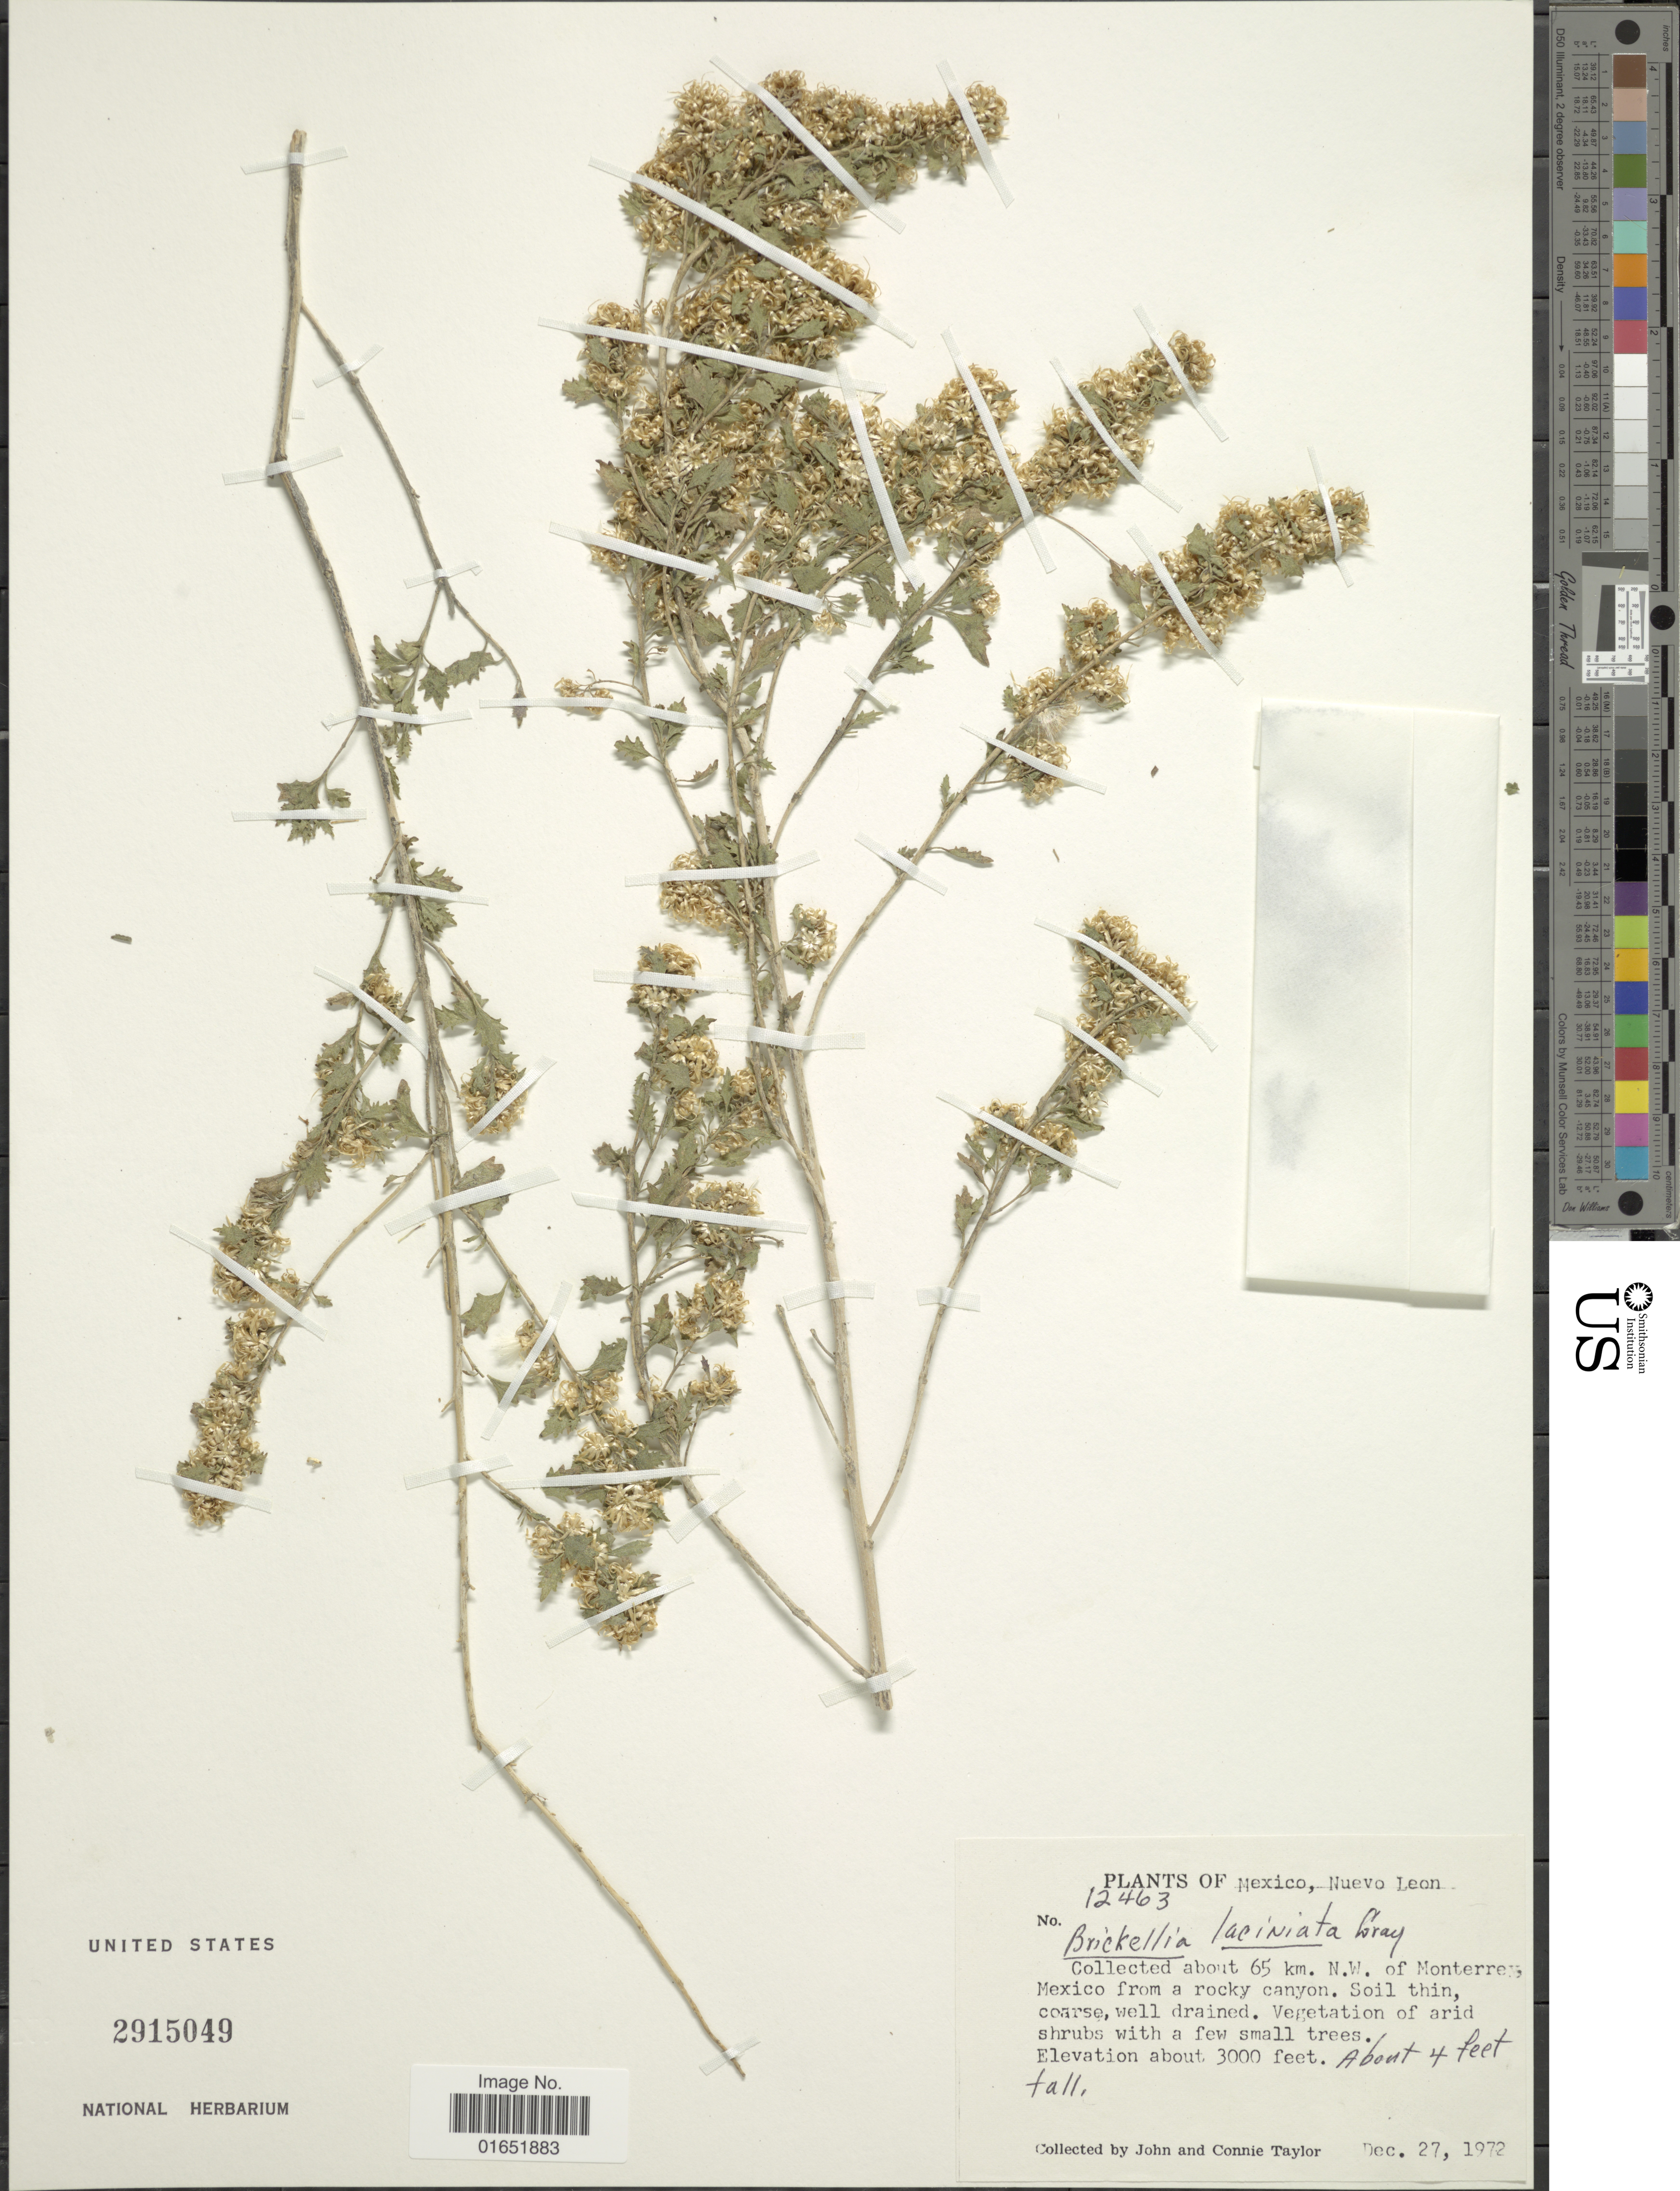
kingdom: Plantae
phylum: Tracheophyta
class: Magnoliopsida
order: Asterales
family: Asteraceae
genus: Brickellia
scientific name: Brickellia laciniata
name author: A. Gray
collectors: J. Taylor & C. Taylor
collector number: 12463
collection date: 1972-12-27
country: Mexico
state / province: Nuevo León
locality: About 65 km N.W. of Monterres, Mexico from a rocky canyon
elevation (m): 914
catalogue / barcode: US 2915049